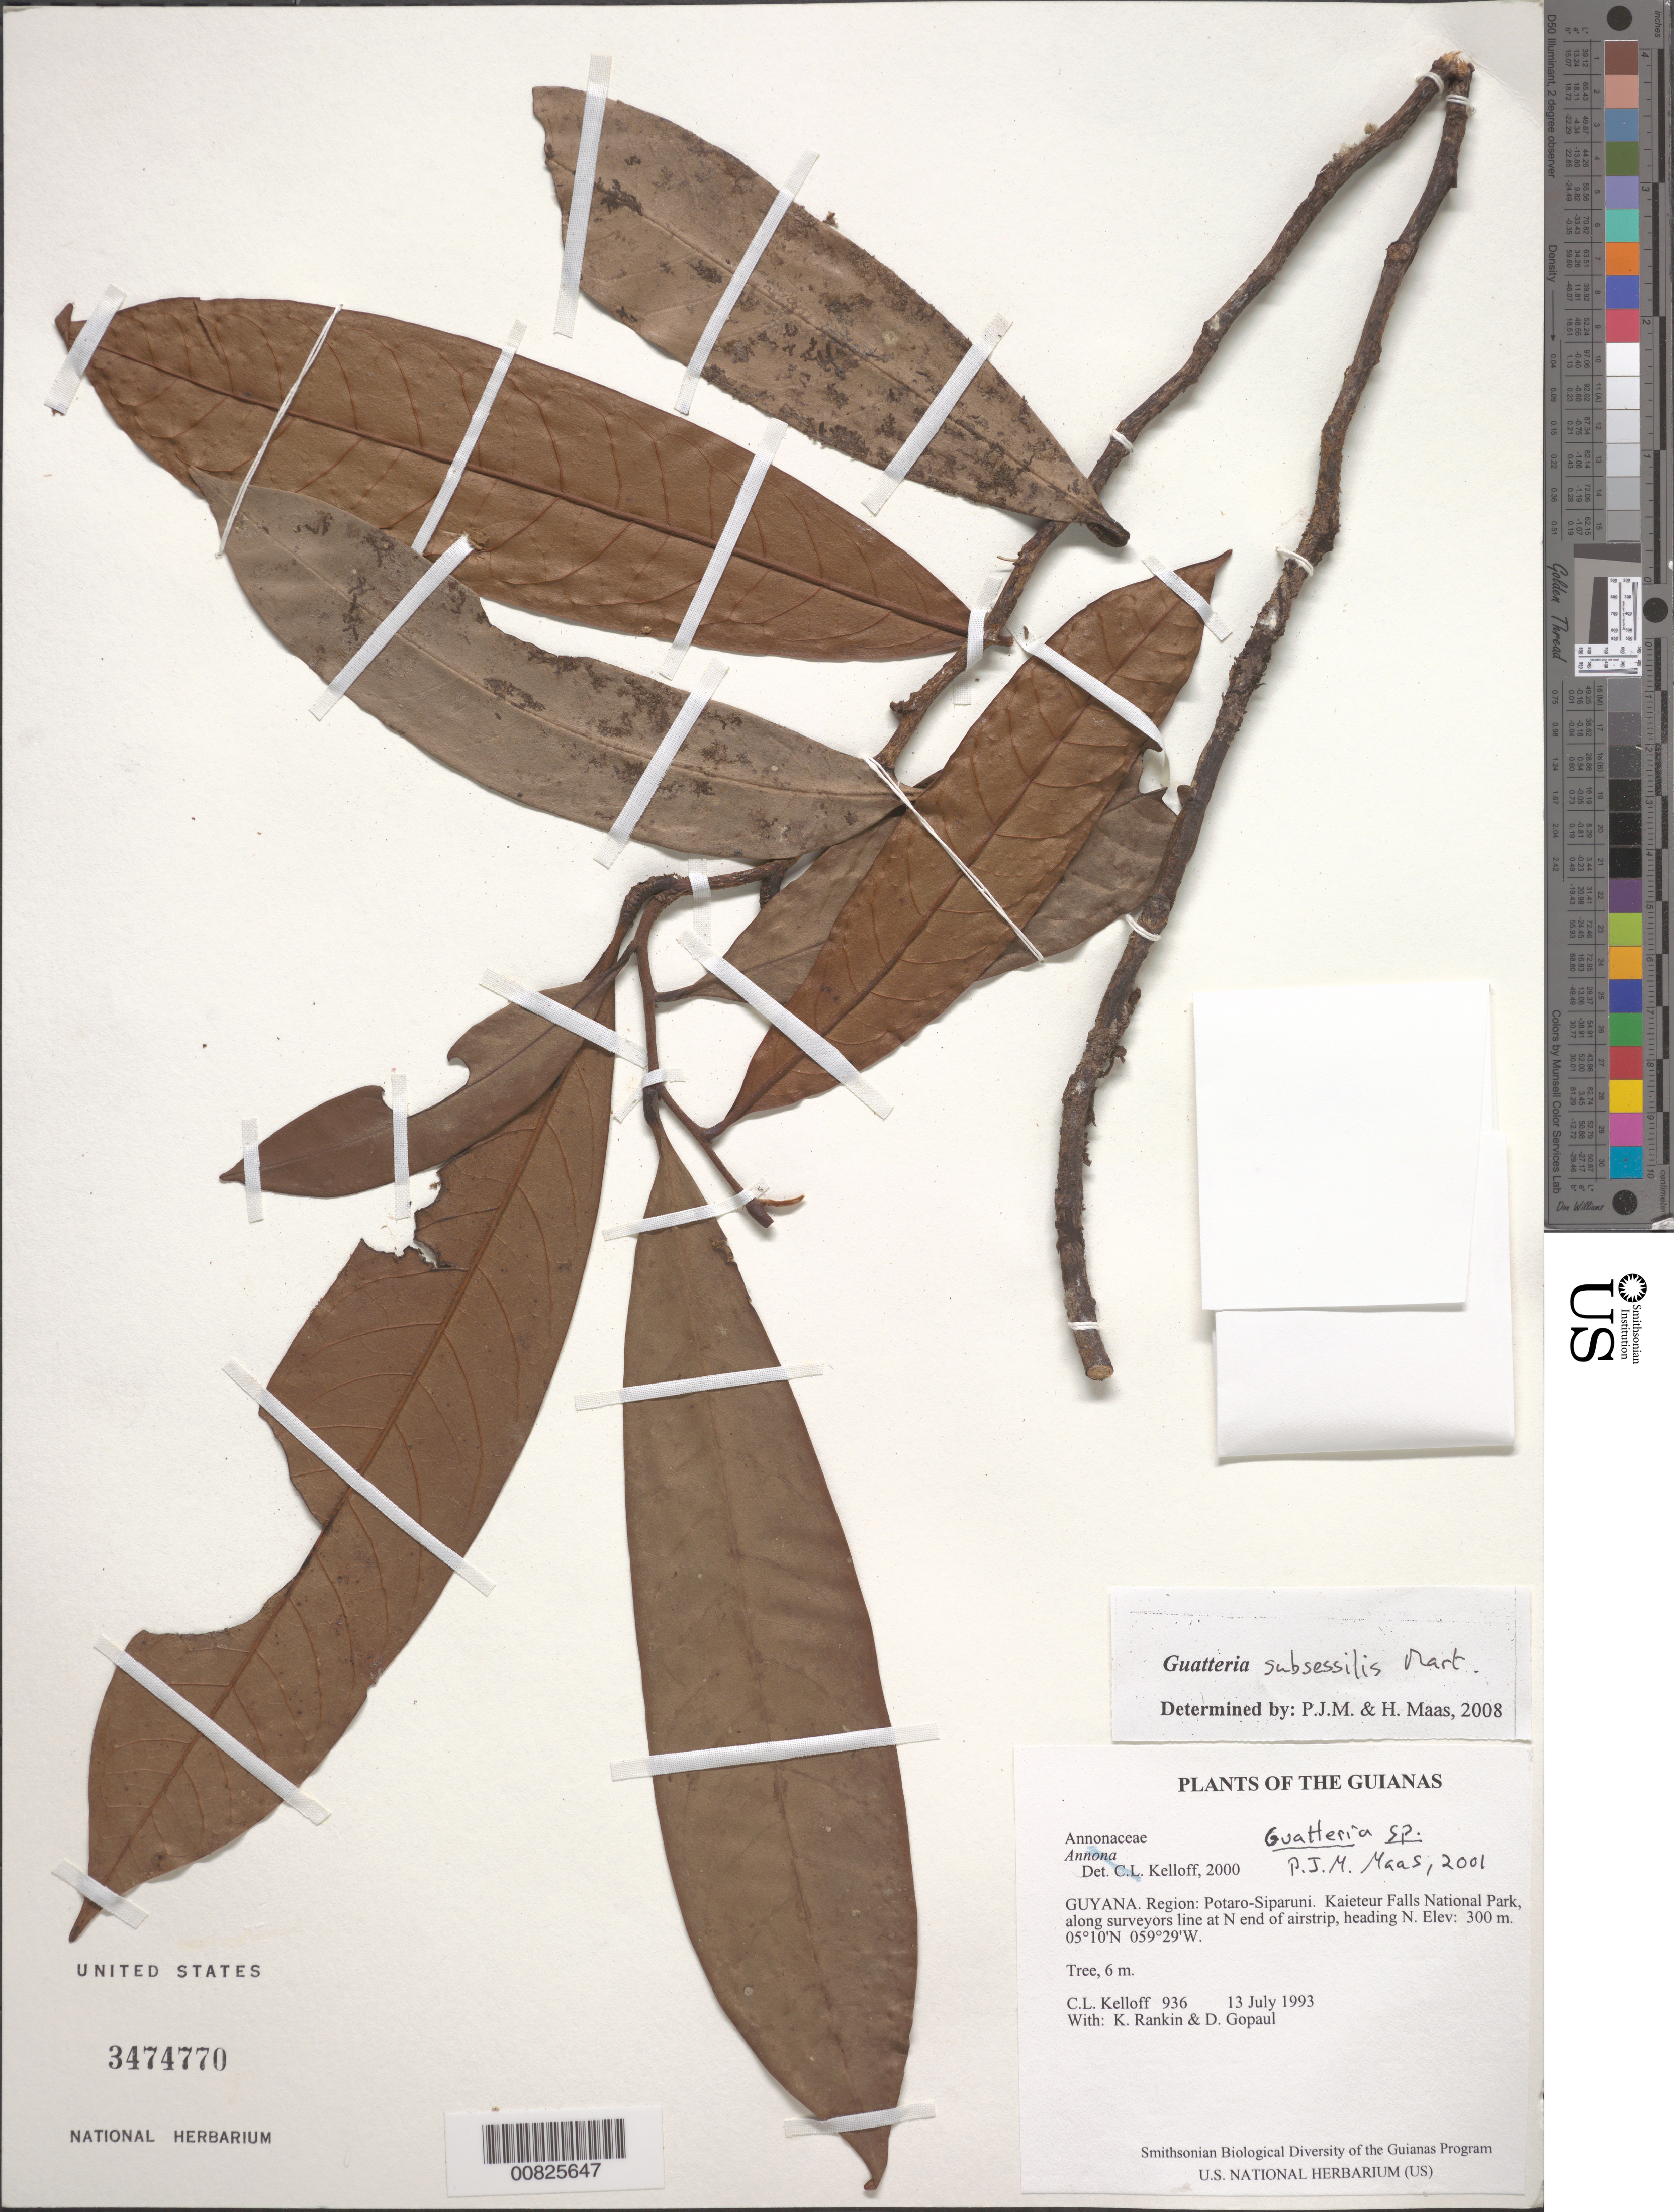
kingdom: Plantae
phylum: Tracheophyta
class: Magnoliopsida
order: Magnoliales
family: Annonaceae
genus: Guatteria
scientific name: Guatteria subsessilis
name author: Mart.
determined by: Maas, Paul J.; Maas, H.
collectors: C. L. Kelloff, K. Rankin & D. Gopaul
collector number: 0936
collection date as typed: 13 July 1993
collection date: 1993-07-13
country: Guyana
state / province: Potaro-Siparuni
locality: Kaieteur Falls National Park, along surveyors line at N end of airstrip, heading N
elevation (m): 300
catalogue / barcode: US 3474770